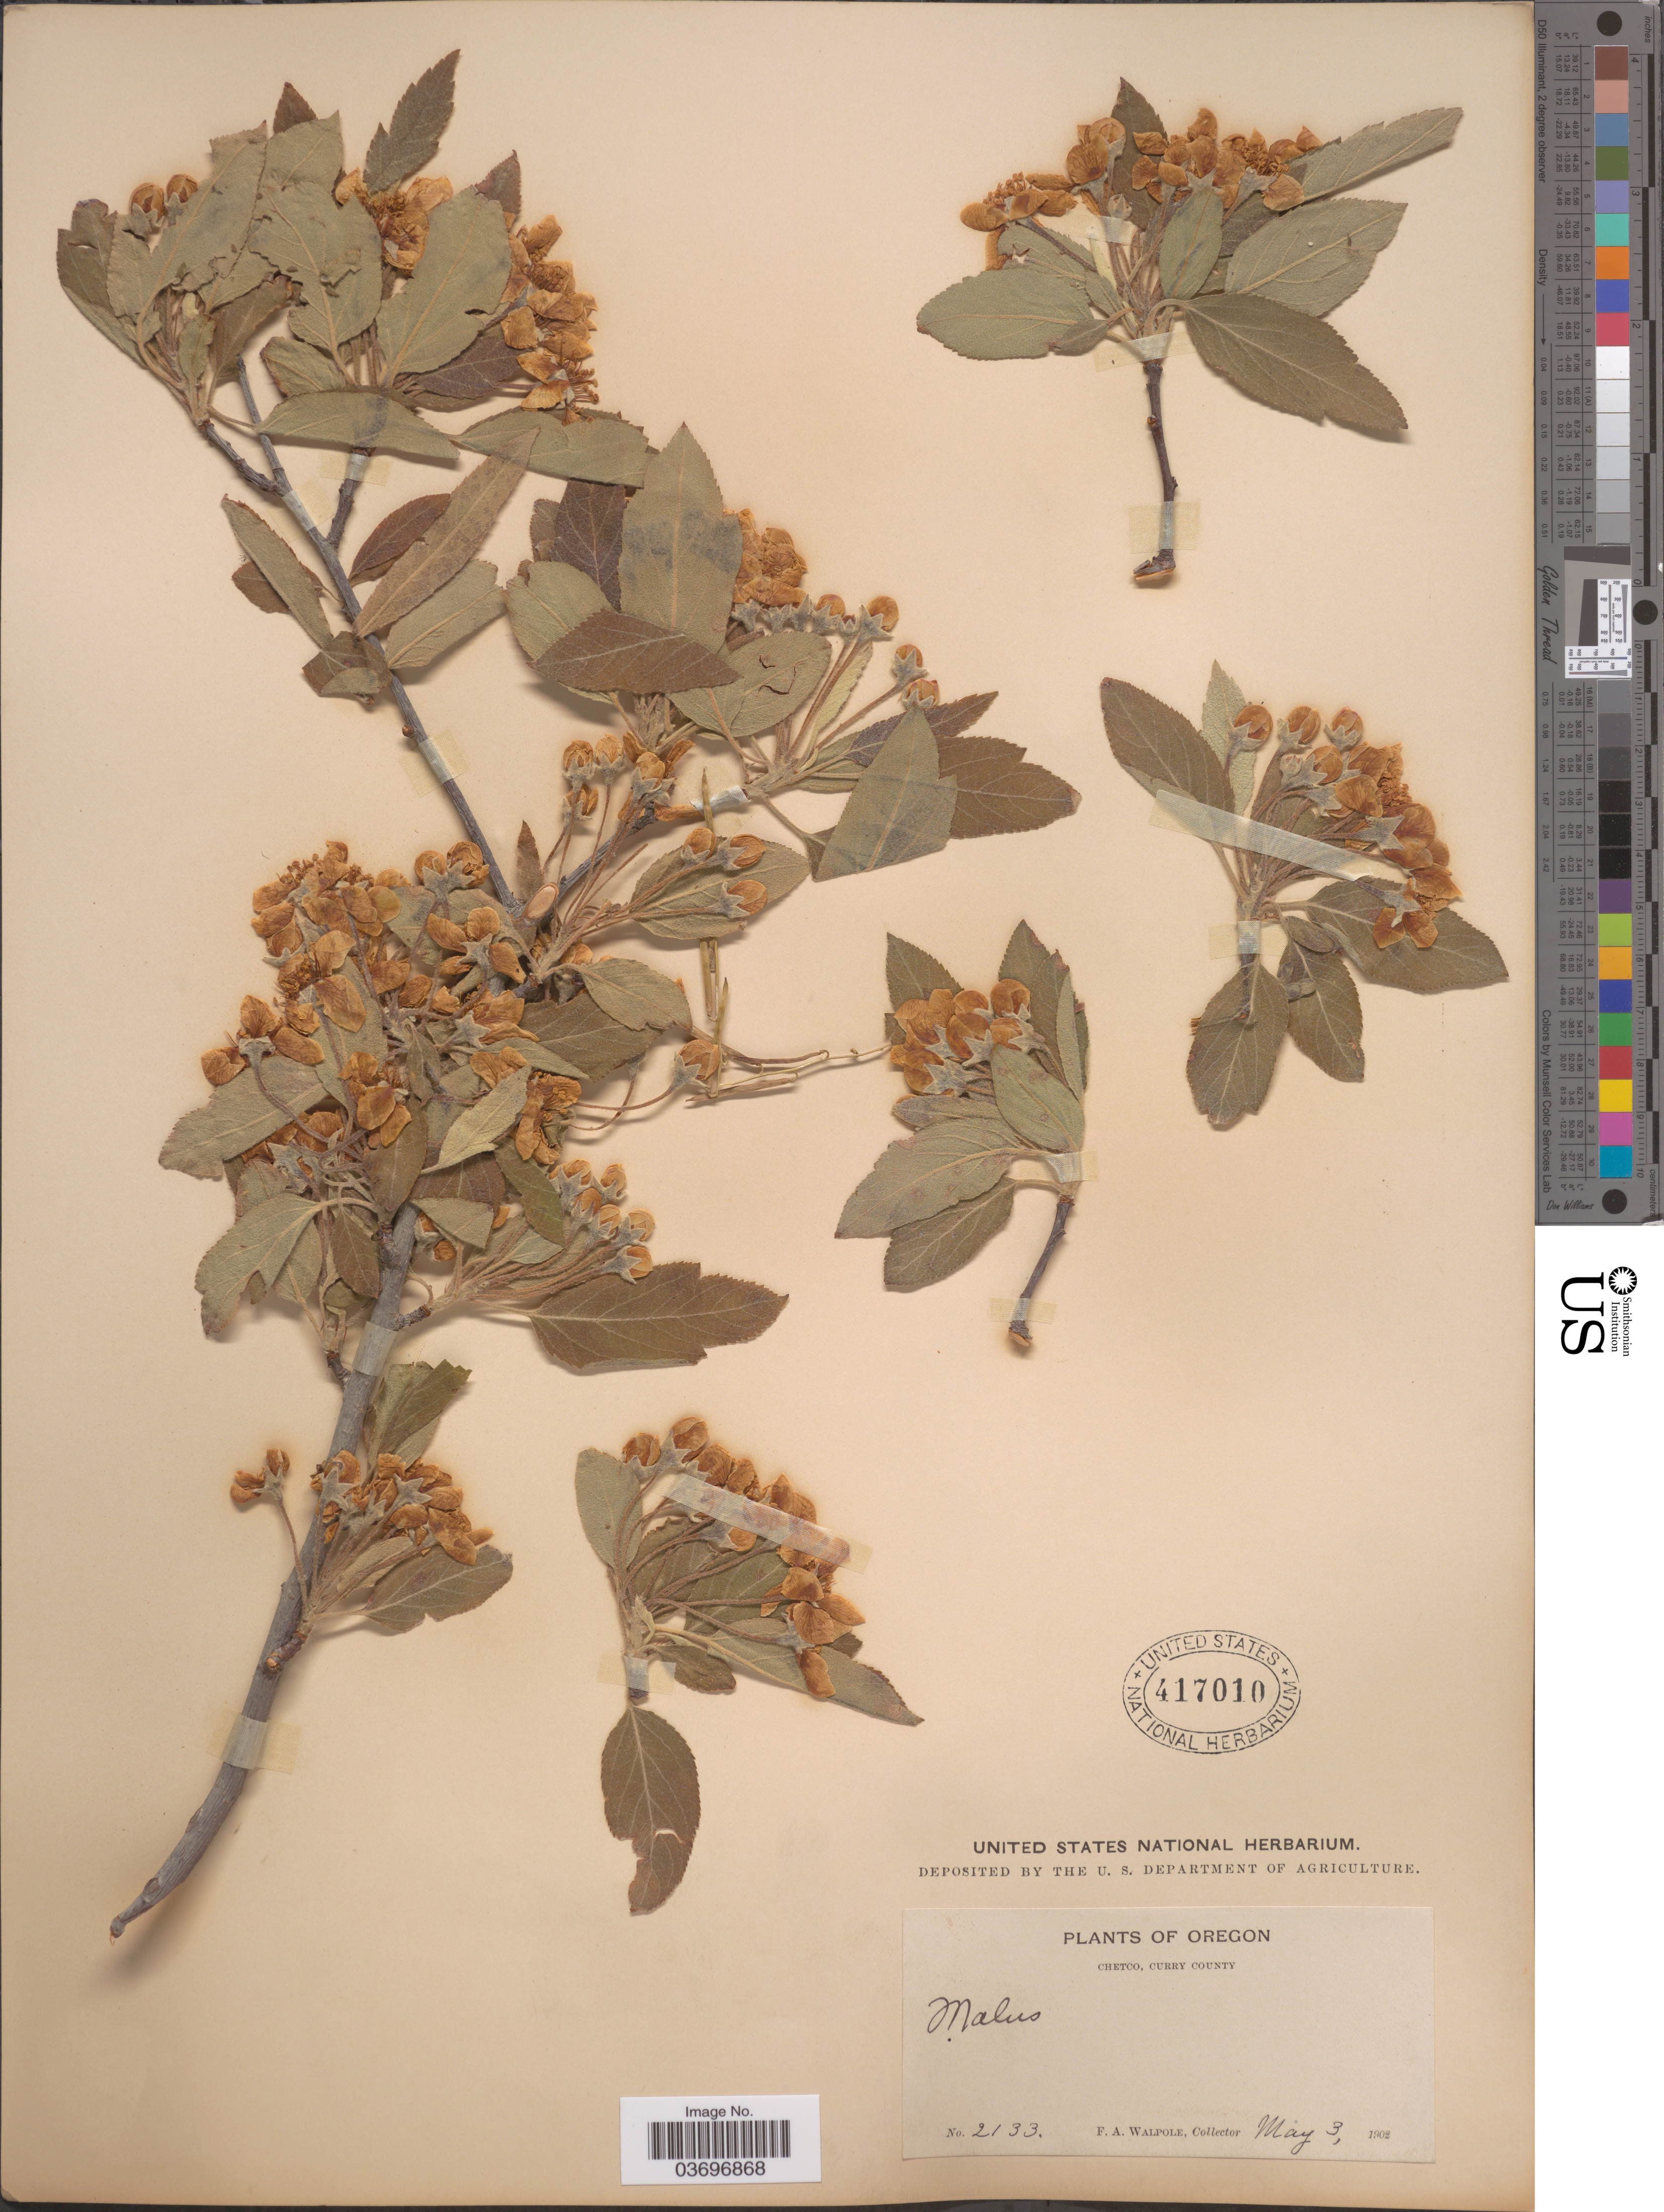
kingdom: Plantae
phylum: Tracheophyta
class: Magnoliopsida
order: Rosales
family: Rosaceae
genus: Malus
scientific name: Malus fusca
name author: (Raf.) C.K. Schneid.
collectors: F. Walpole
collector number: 2133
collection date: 1902-05-03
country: United States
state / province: Oregon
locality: Chetco, Curry County.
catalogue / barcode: US 417010